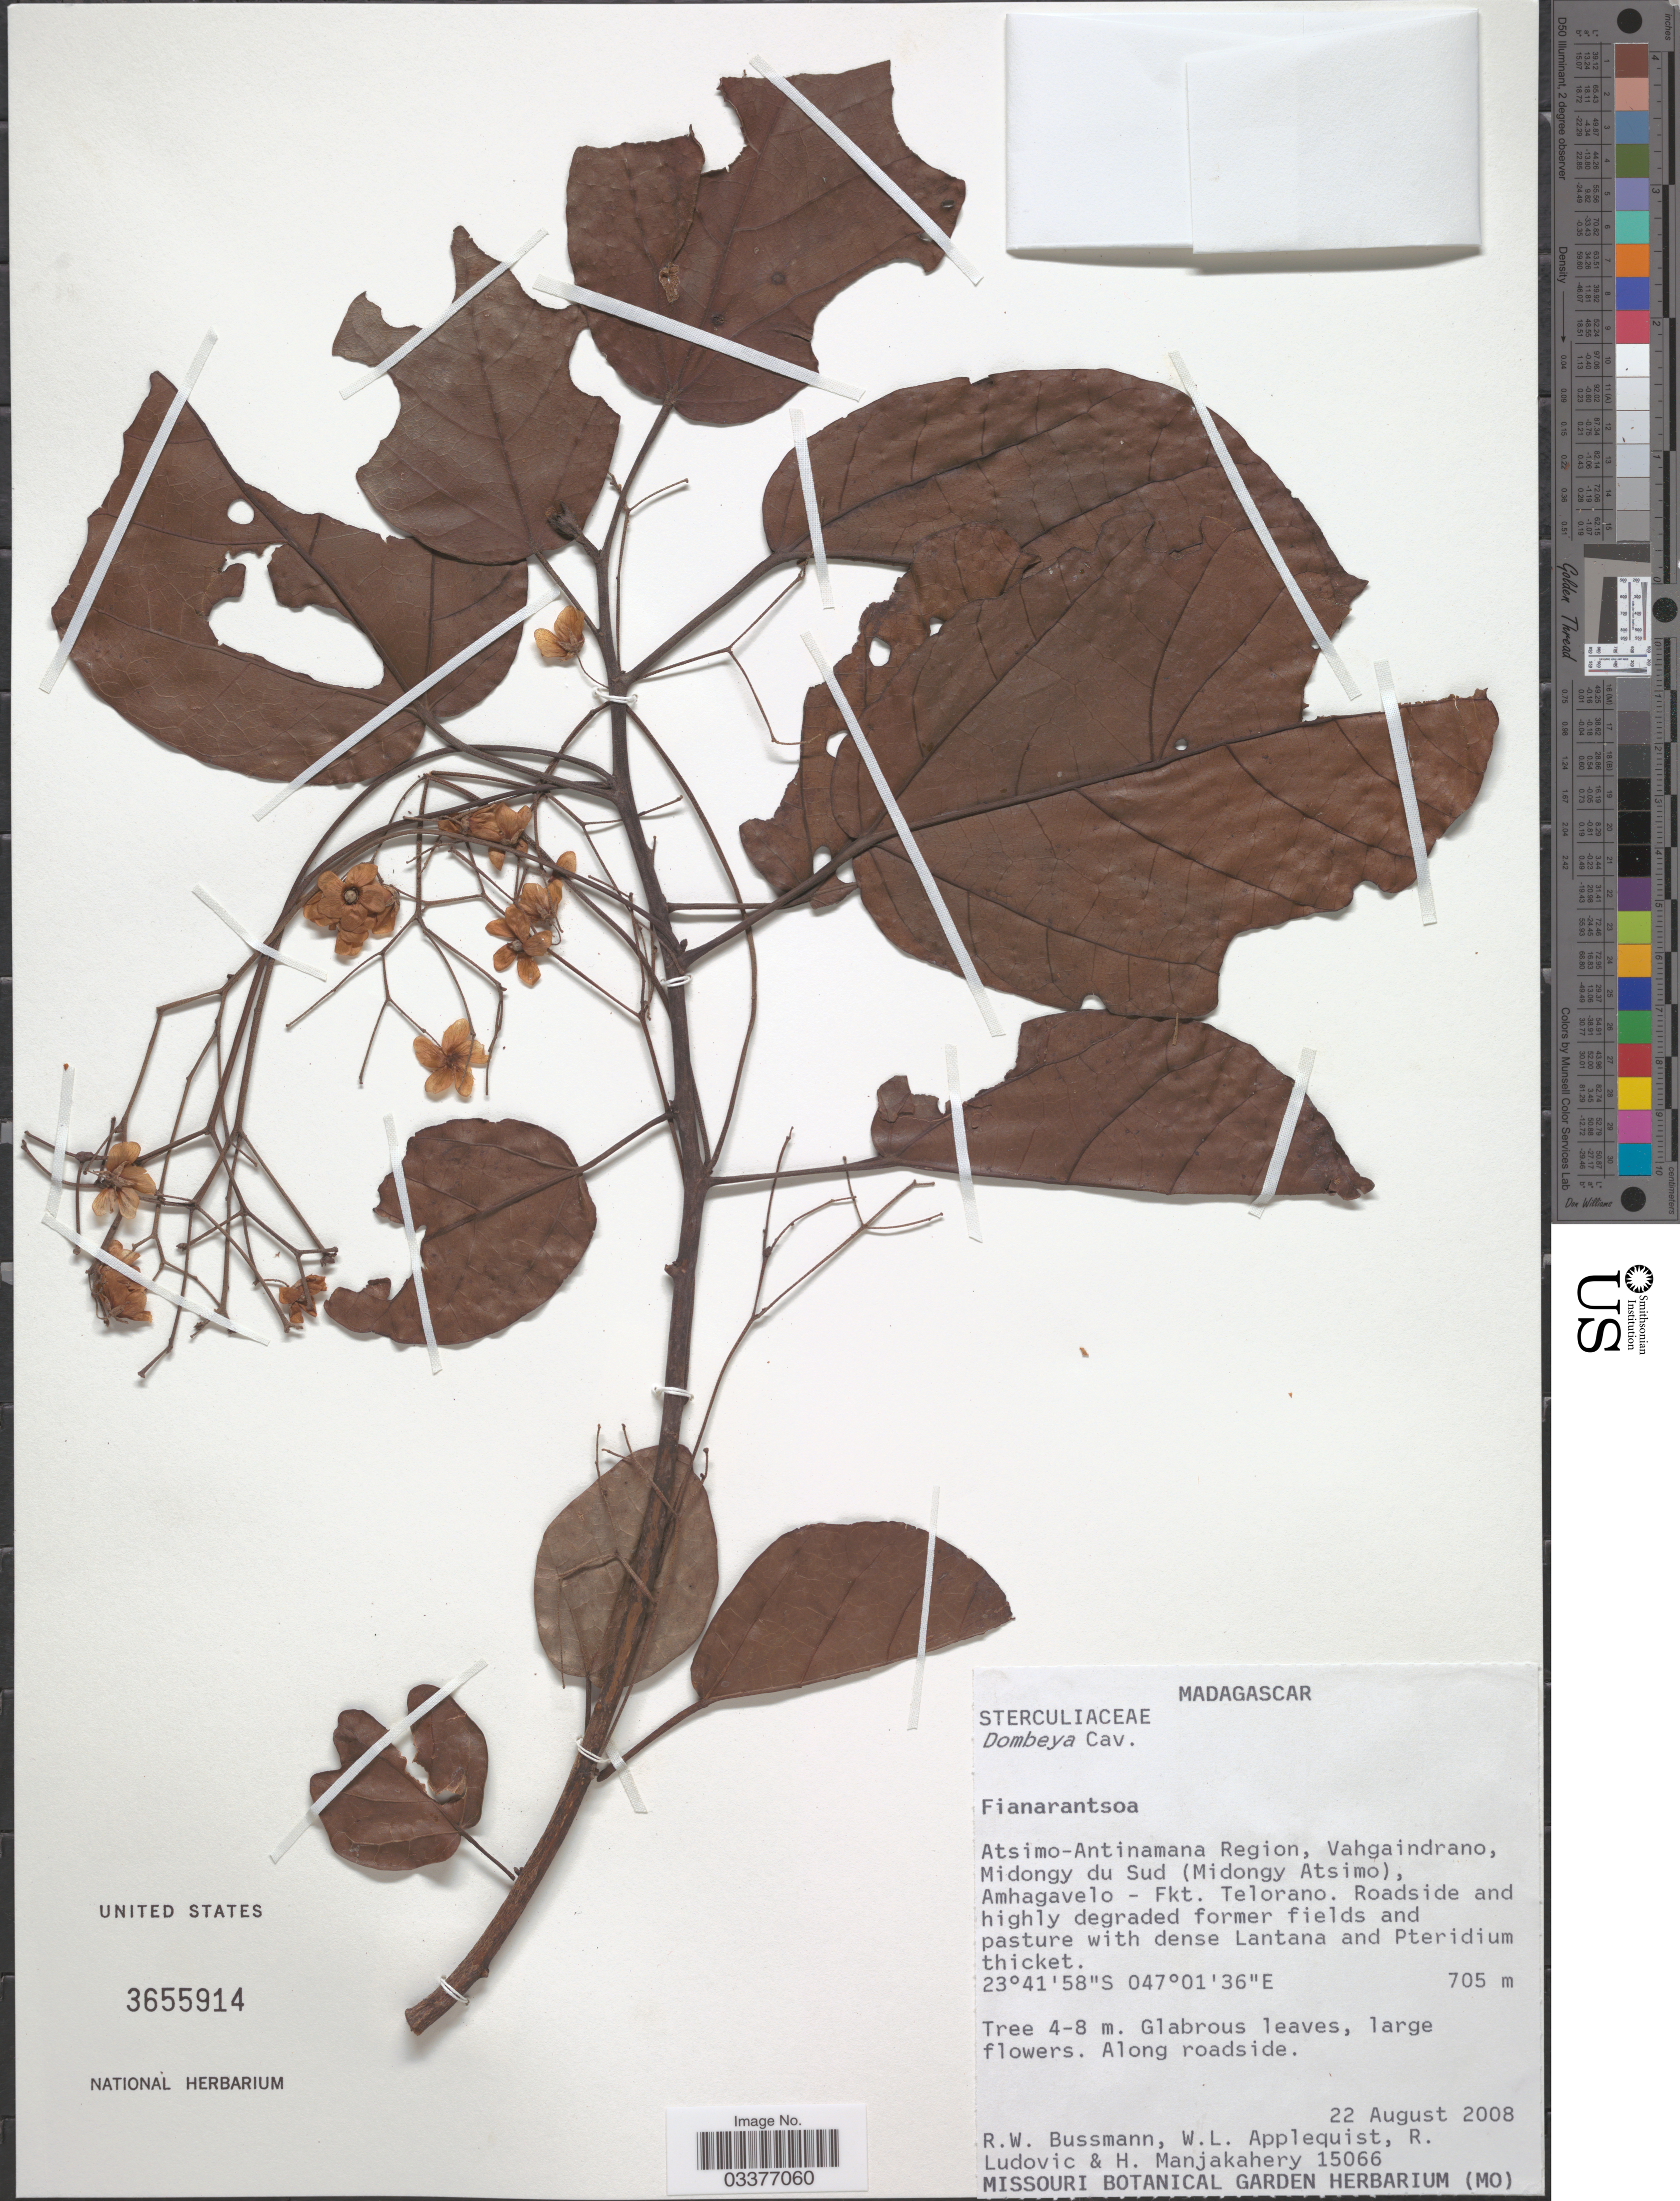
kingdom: Plantae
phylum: Tracheophyta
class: Magnoliopsida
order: Malvales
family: Malvaceae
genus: Dombeya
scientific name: Dombeya sp.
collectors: R. W. Bussmann, W. Applequist, R. Ludovic & H. N. Manjakahery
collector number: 15066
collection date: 2008-08-22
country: Madagascar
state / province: Atsimo-Atsinanana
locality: Atsimo-Antinamana Region, Vahgaindrano, Midongy du Sud (Midongy Atsimo), Amhagavelo - Fkt. Telorano.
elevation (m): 705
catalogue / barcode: US 3655914